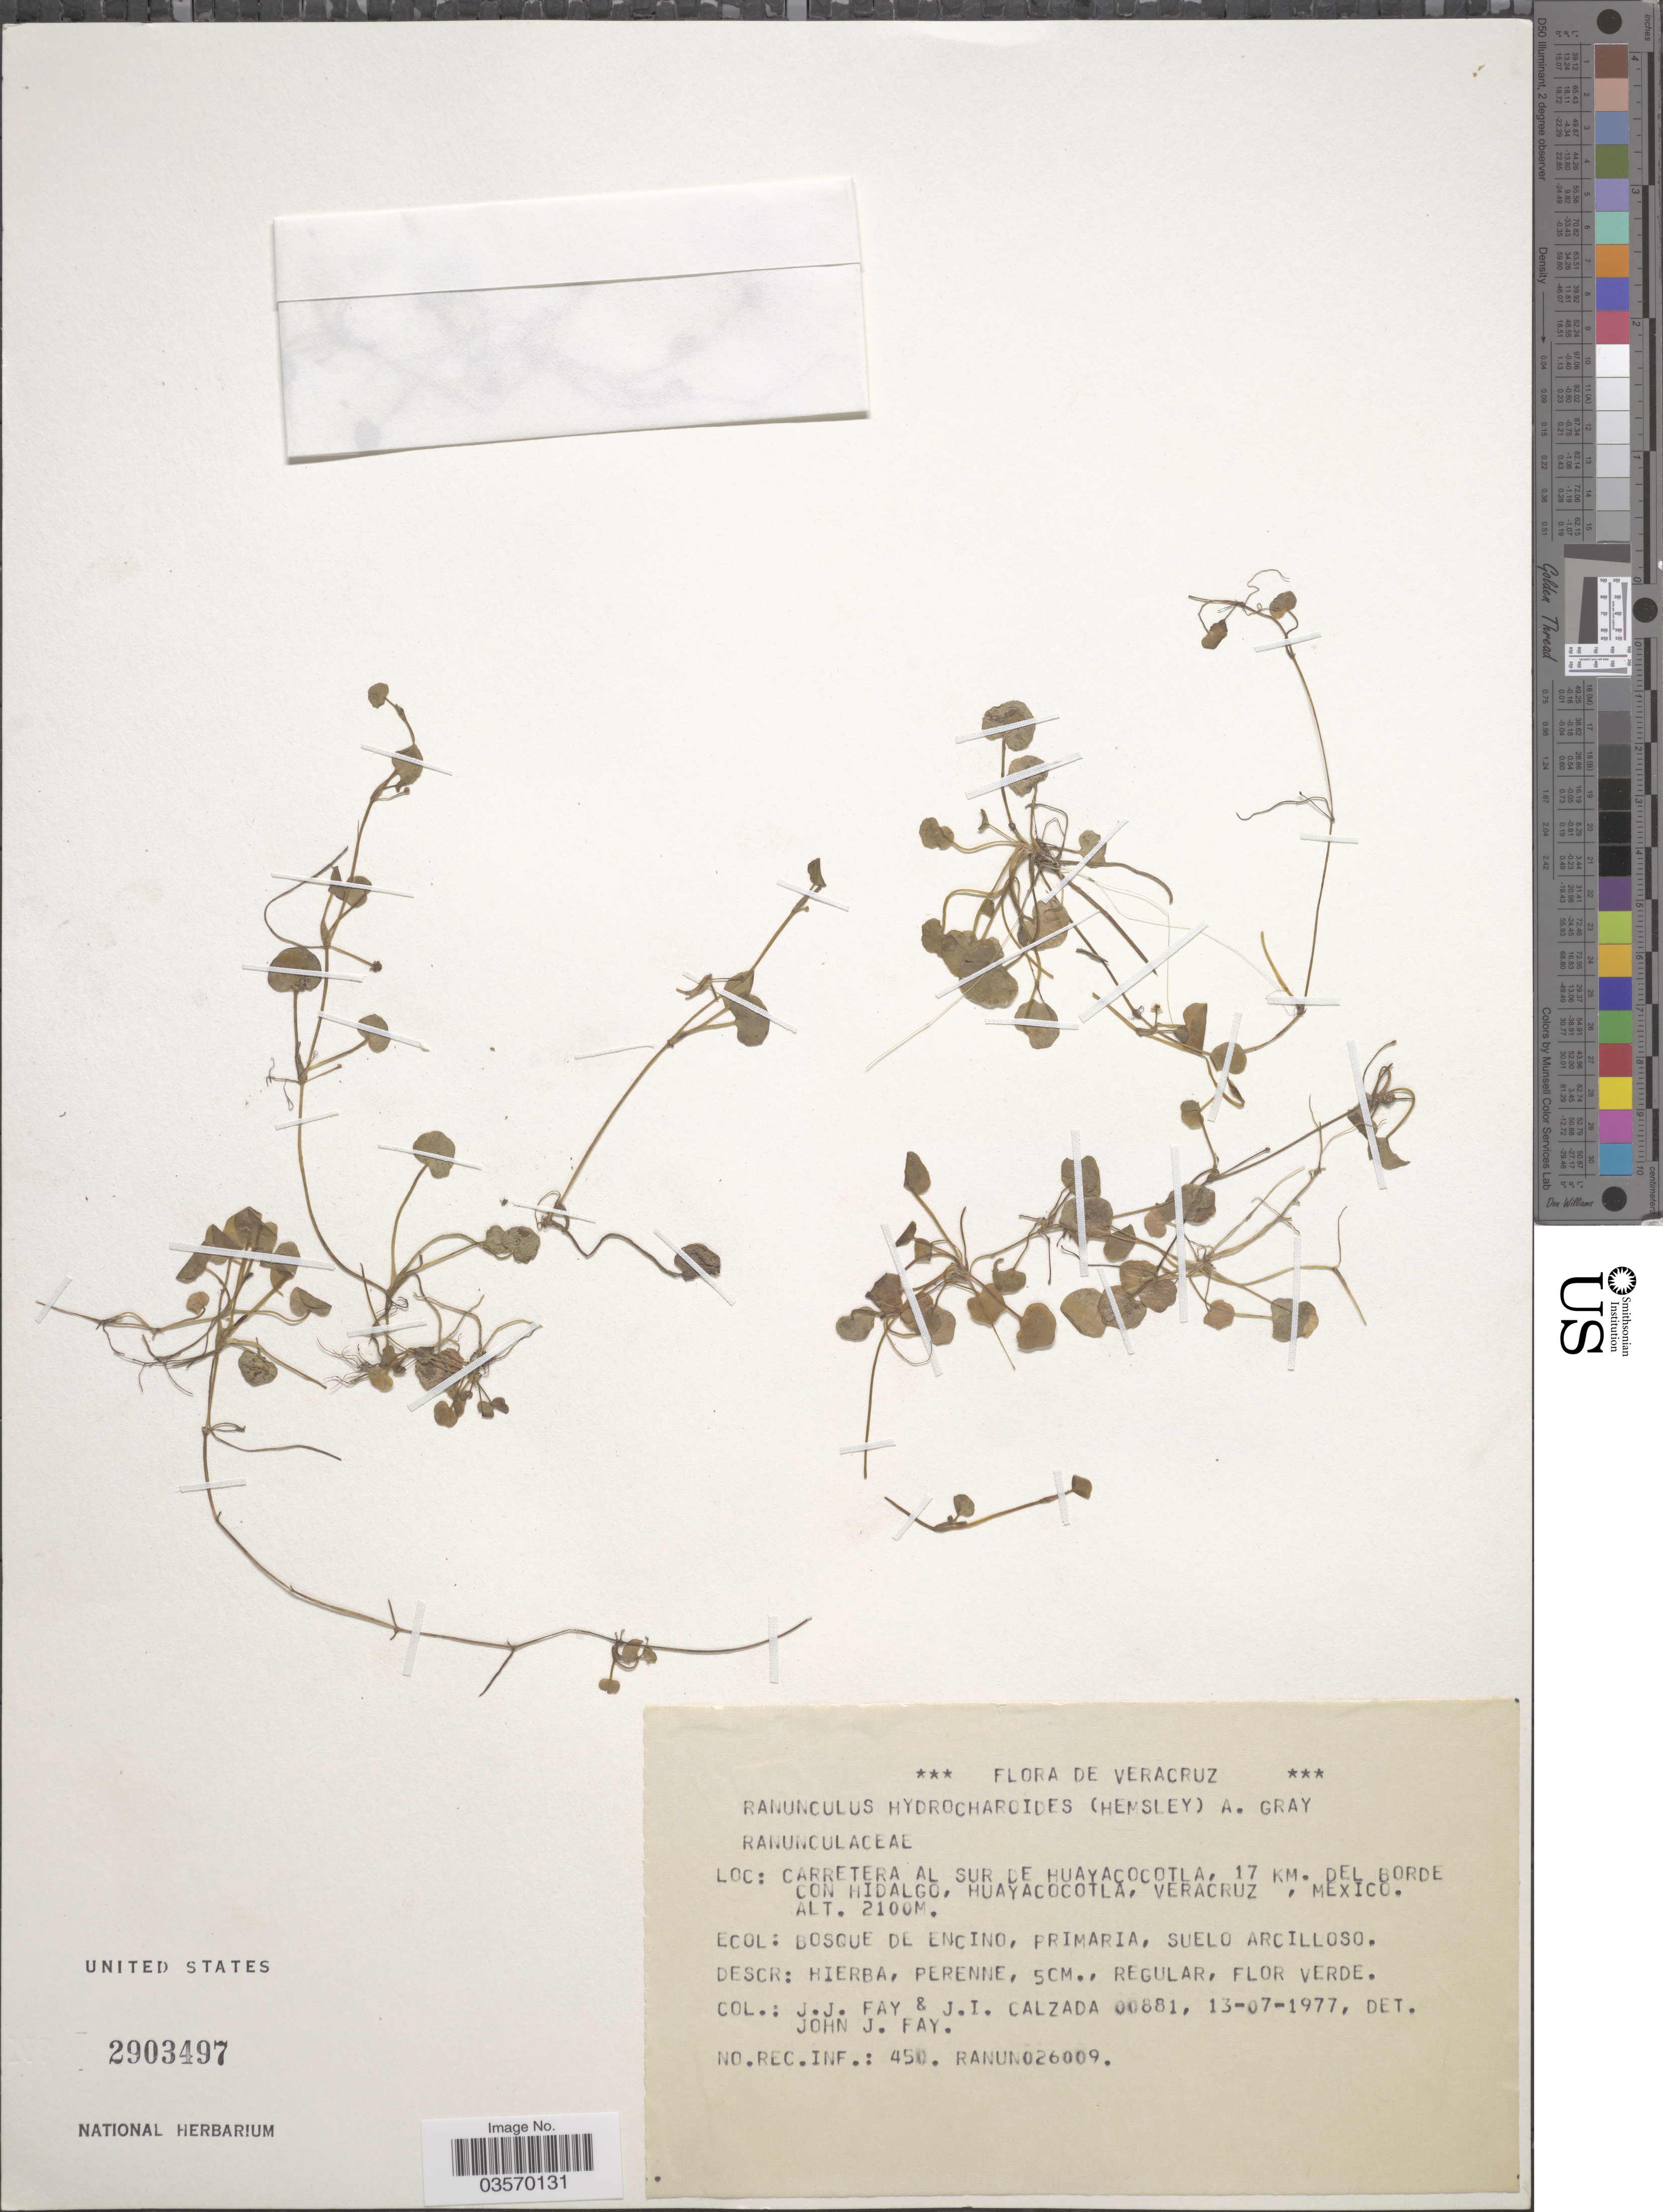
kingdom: Plantae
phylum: Tracheophyta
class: Magnoliopsida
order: Ranunculales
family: Ranunculaceae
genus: Ranunculus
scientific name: Ranunculus hydrocharoides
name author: A. Gray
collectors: J. Fay & J. I. Calzada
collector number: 00881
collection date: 1977-07-13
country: Mexico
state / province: Veracruz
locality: Veracruz. Carretera al sur de Huayacocotla, 17 km. del borde con Hidalgo, Huayacocotla, Veracruz.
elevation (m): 2100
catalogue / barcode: US 2903497